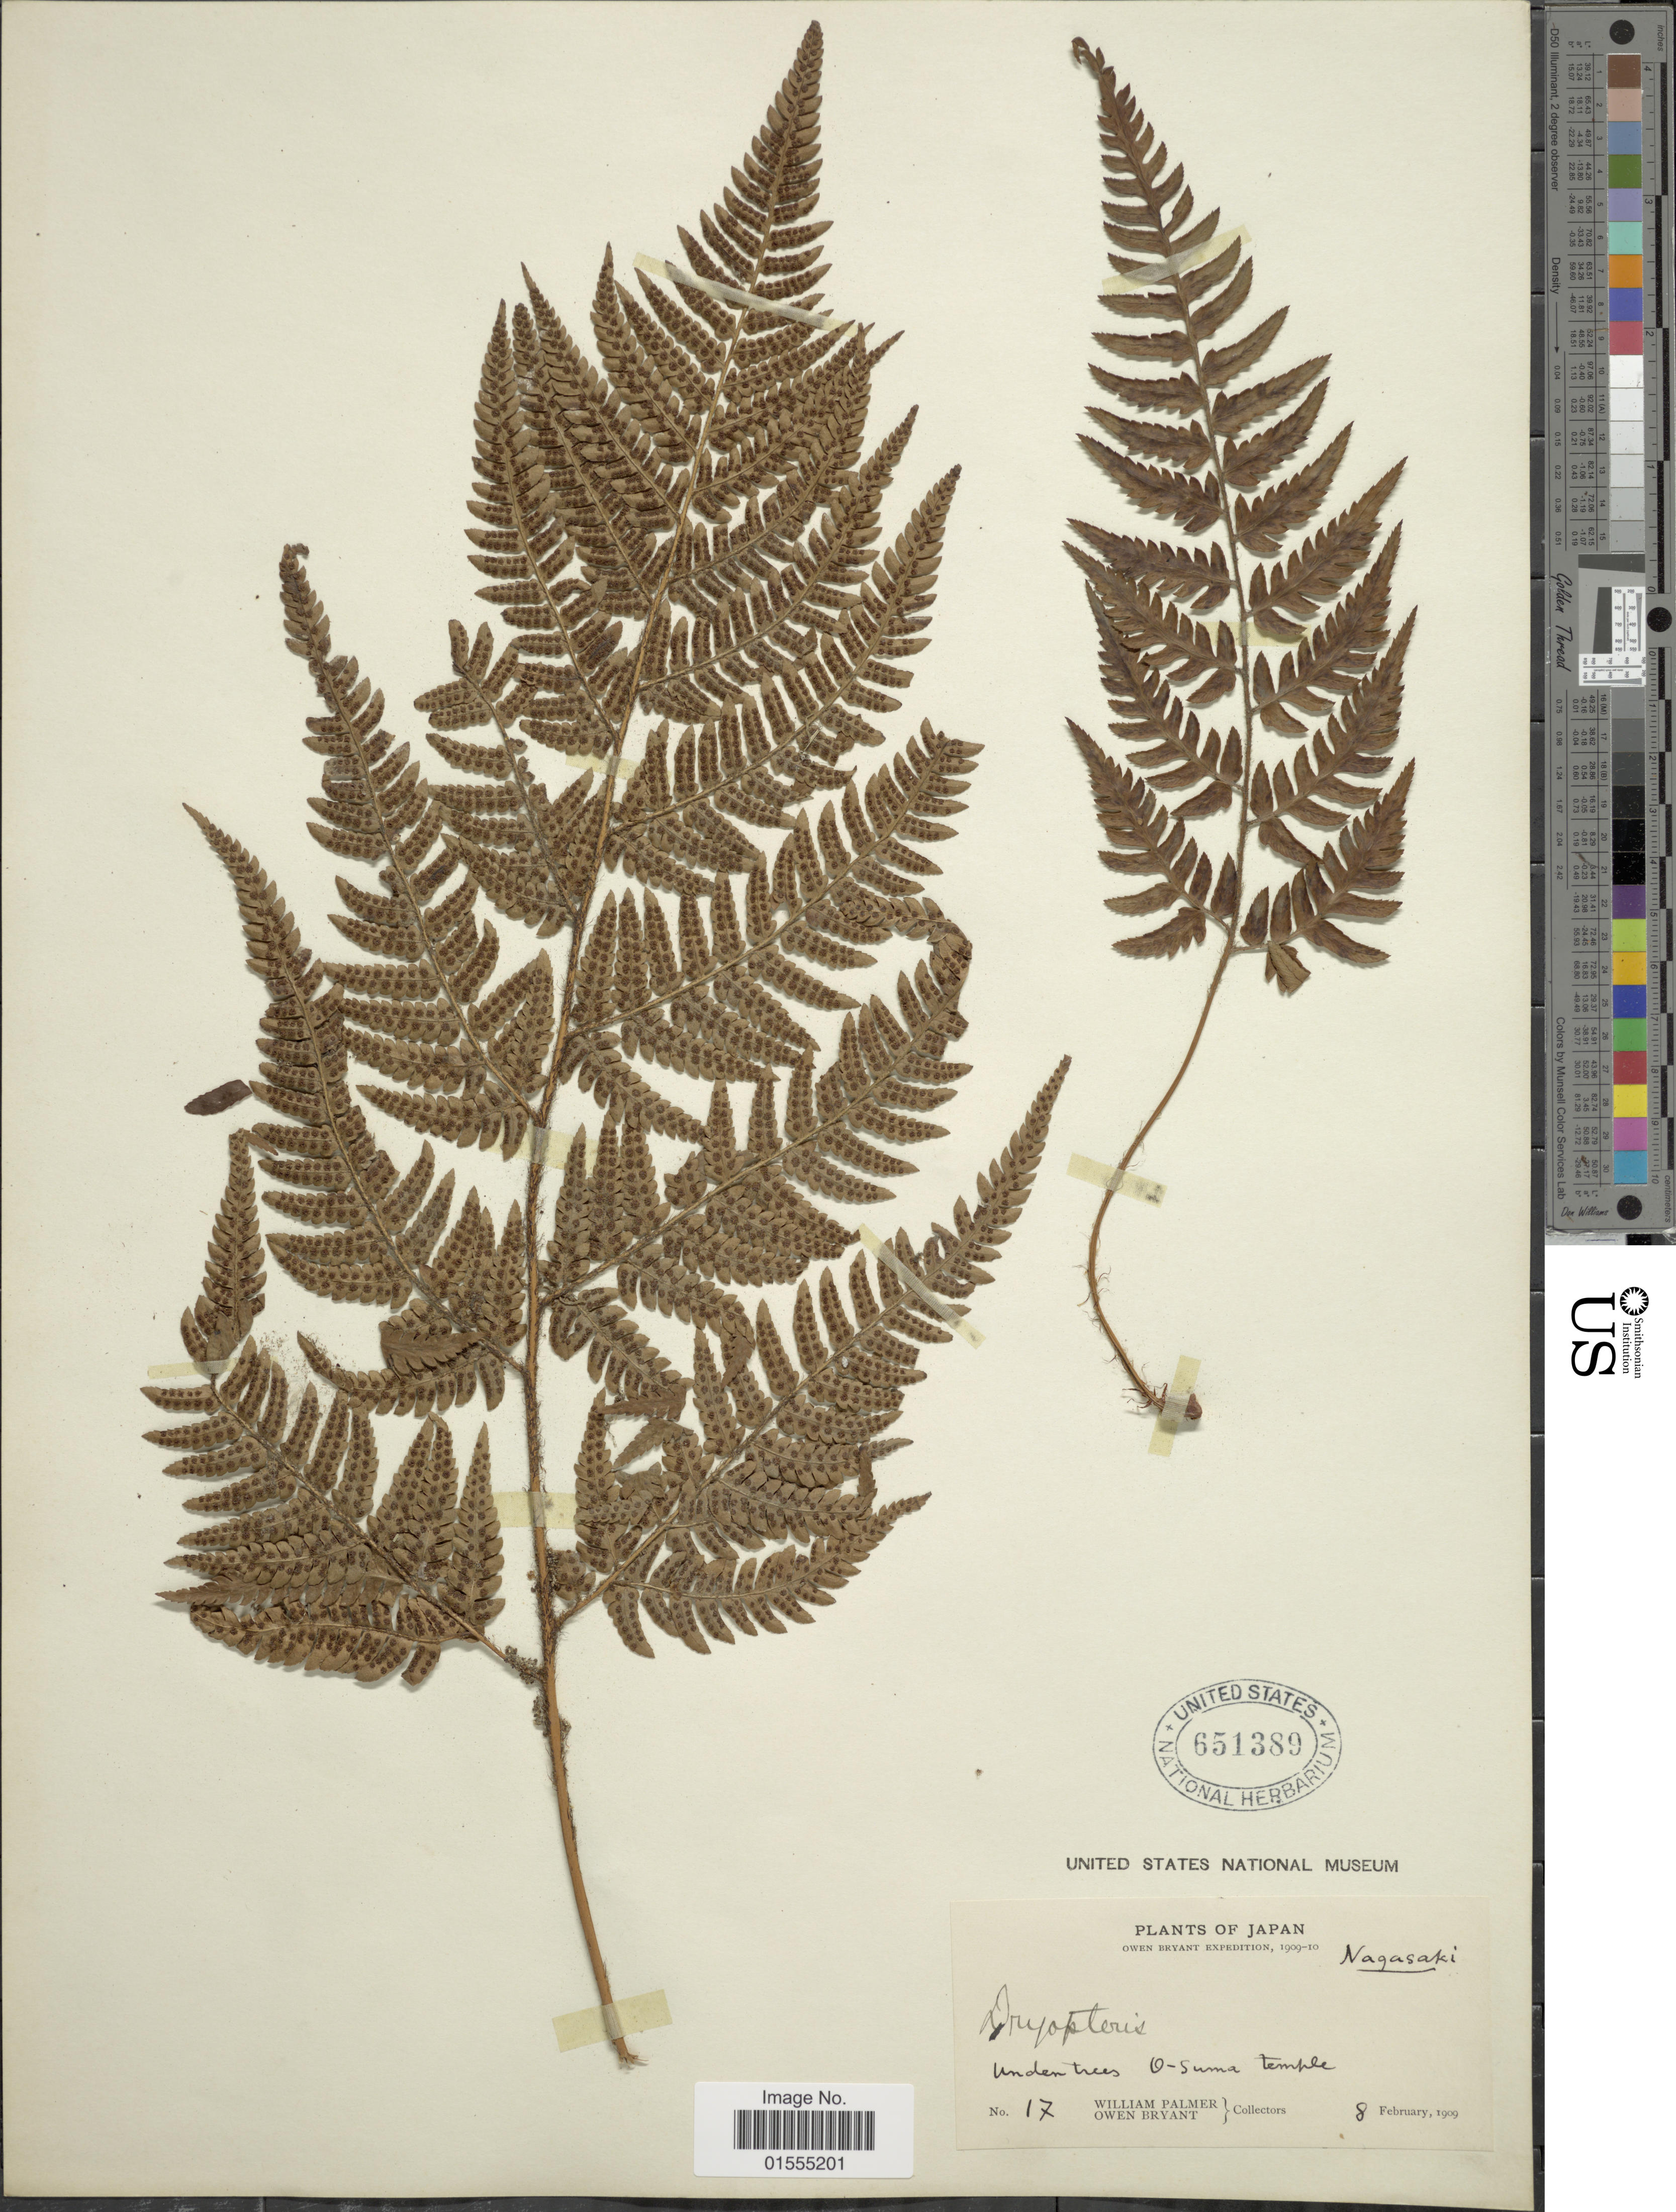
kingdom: Plantae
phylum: Tracheophyta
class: Polypodiopsida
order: Polypodiales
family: Dryopteridaceae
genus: Dryopteris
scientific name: Dryopteris varia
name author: (L.) Kuntze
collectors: W. Palmer & O. Bryant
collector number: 17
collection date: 1909-02-08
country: Japan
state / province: Nagasaki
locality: Nagasaki, Under trees O-Suma temple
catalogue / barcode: US 651389